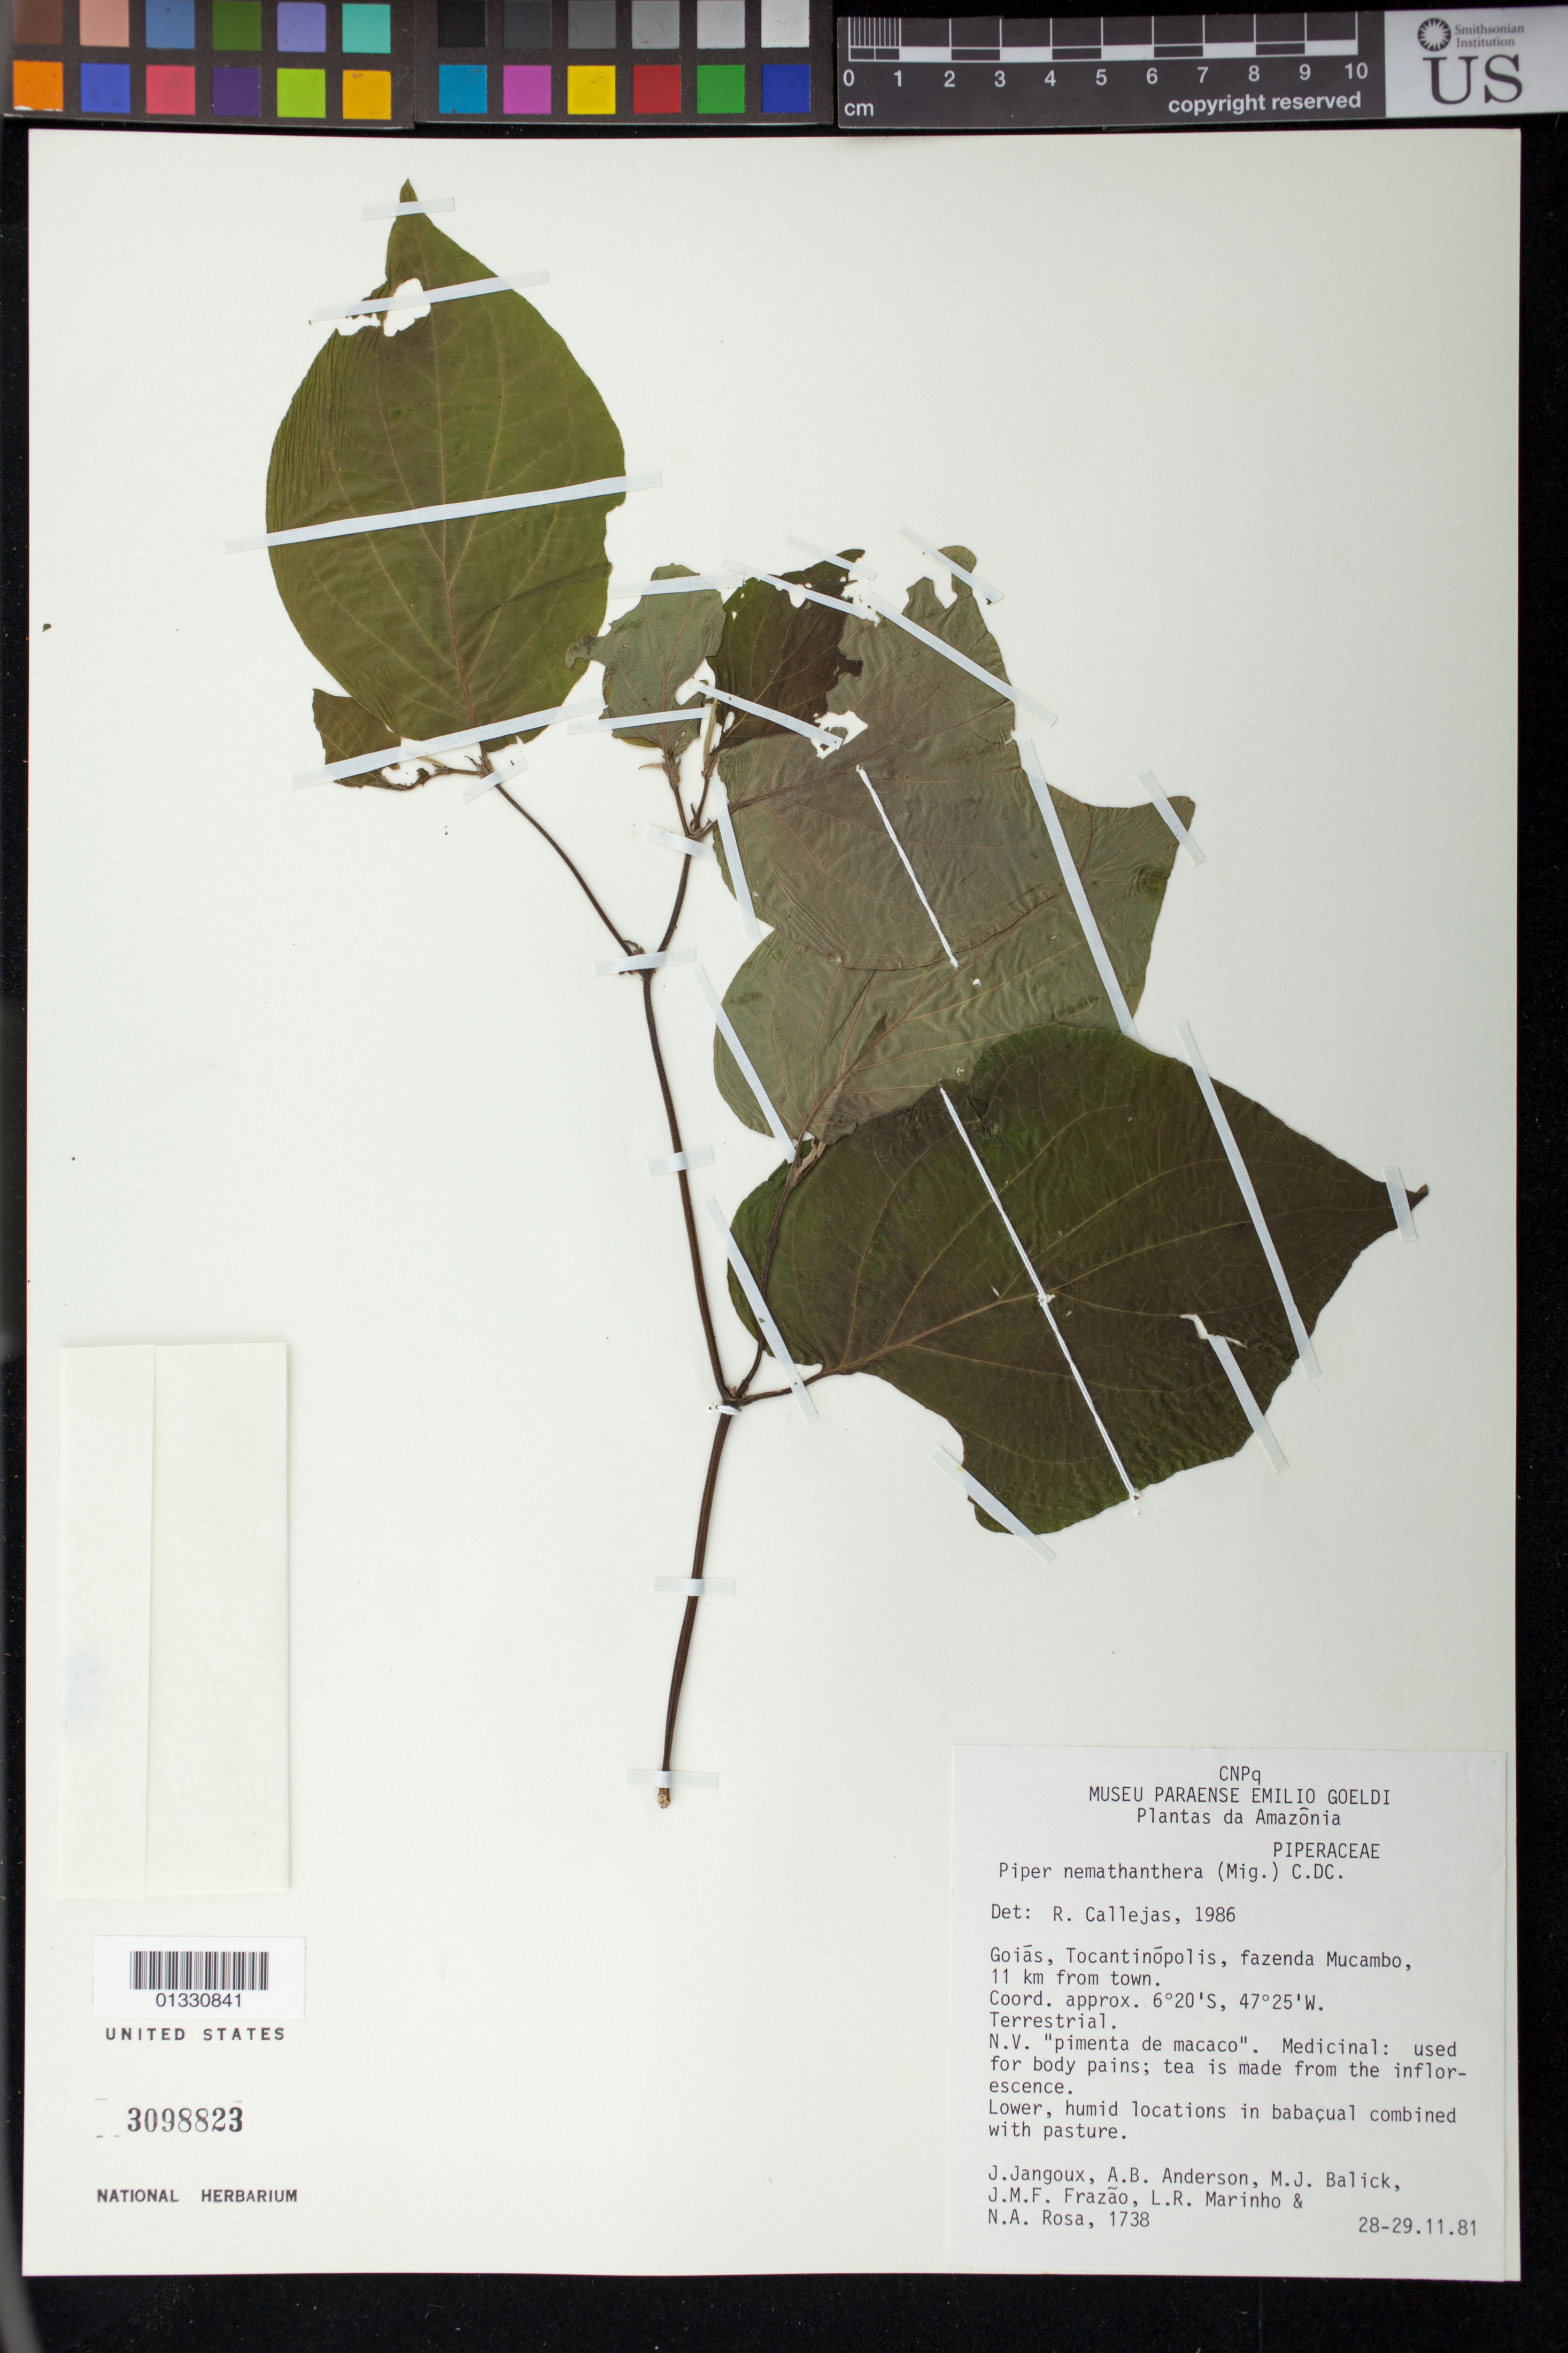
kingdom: Plantae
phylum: Tracheophyta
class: Magnoliopsida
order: Piperales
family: Piperaceae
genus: Piper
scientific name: Piper nematanthera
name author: C. DC.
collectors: J. I. Jangoux, A. B. Anderson, M. J. Balick, J. Frazao, L. R. Marinho & N. A. Rosa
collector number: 1738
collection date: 1981-11-28/1981-11-29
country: Brazil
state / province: Tocantins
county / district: Tocantinópolis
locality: Fazenda Mucambo, 11 Km from town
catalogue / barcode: US 3098823